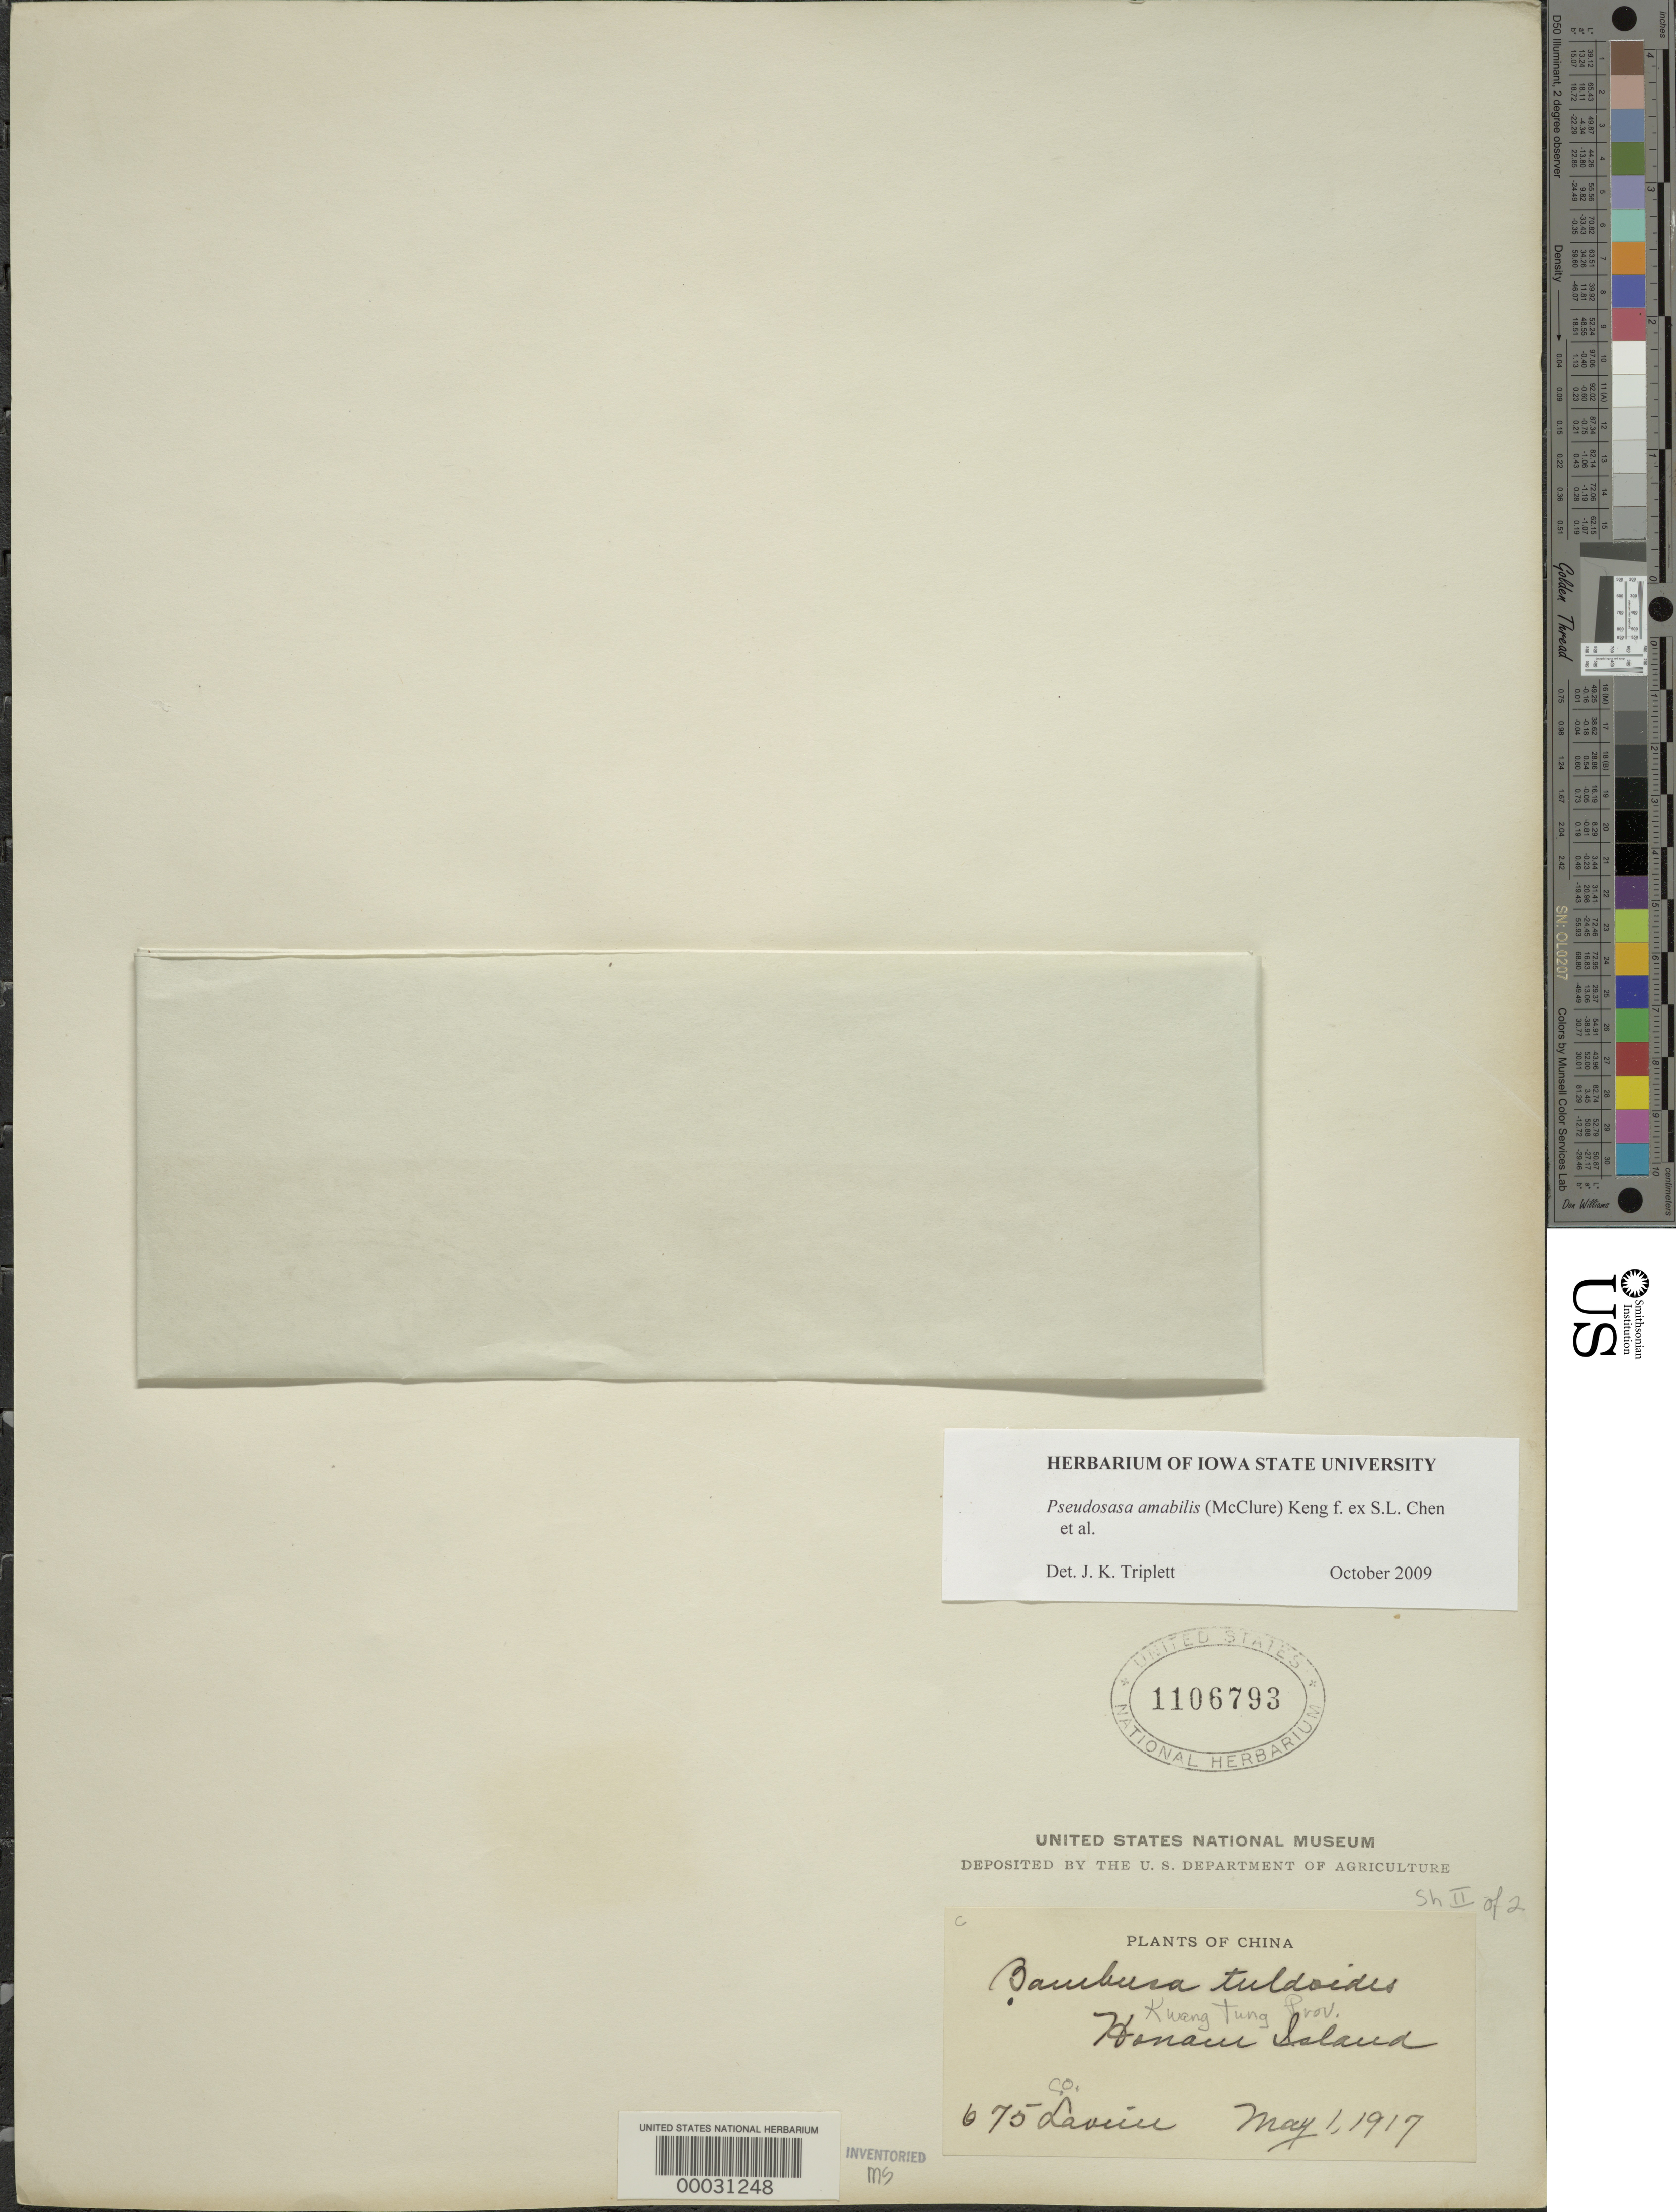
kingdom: Plantae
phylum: Tracheophyta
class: Liliopsida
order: Poales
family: Poaceae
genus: Pseudosasa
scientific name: Pseudosasa amabilis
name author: (McClure) Keng f.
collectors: C. O. Levine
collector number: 675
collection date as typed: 01 May 1917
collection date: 1917-05-01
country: China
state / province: Guangdong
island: Honam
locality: Honam Island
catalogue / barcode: US 1106793